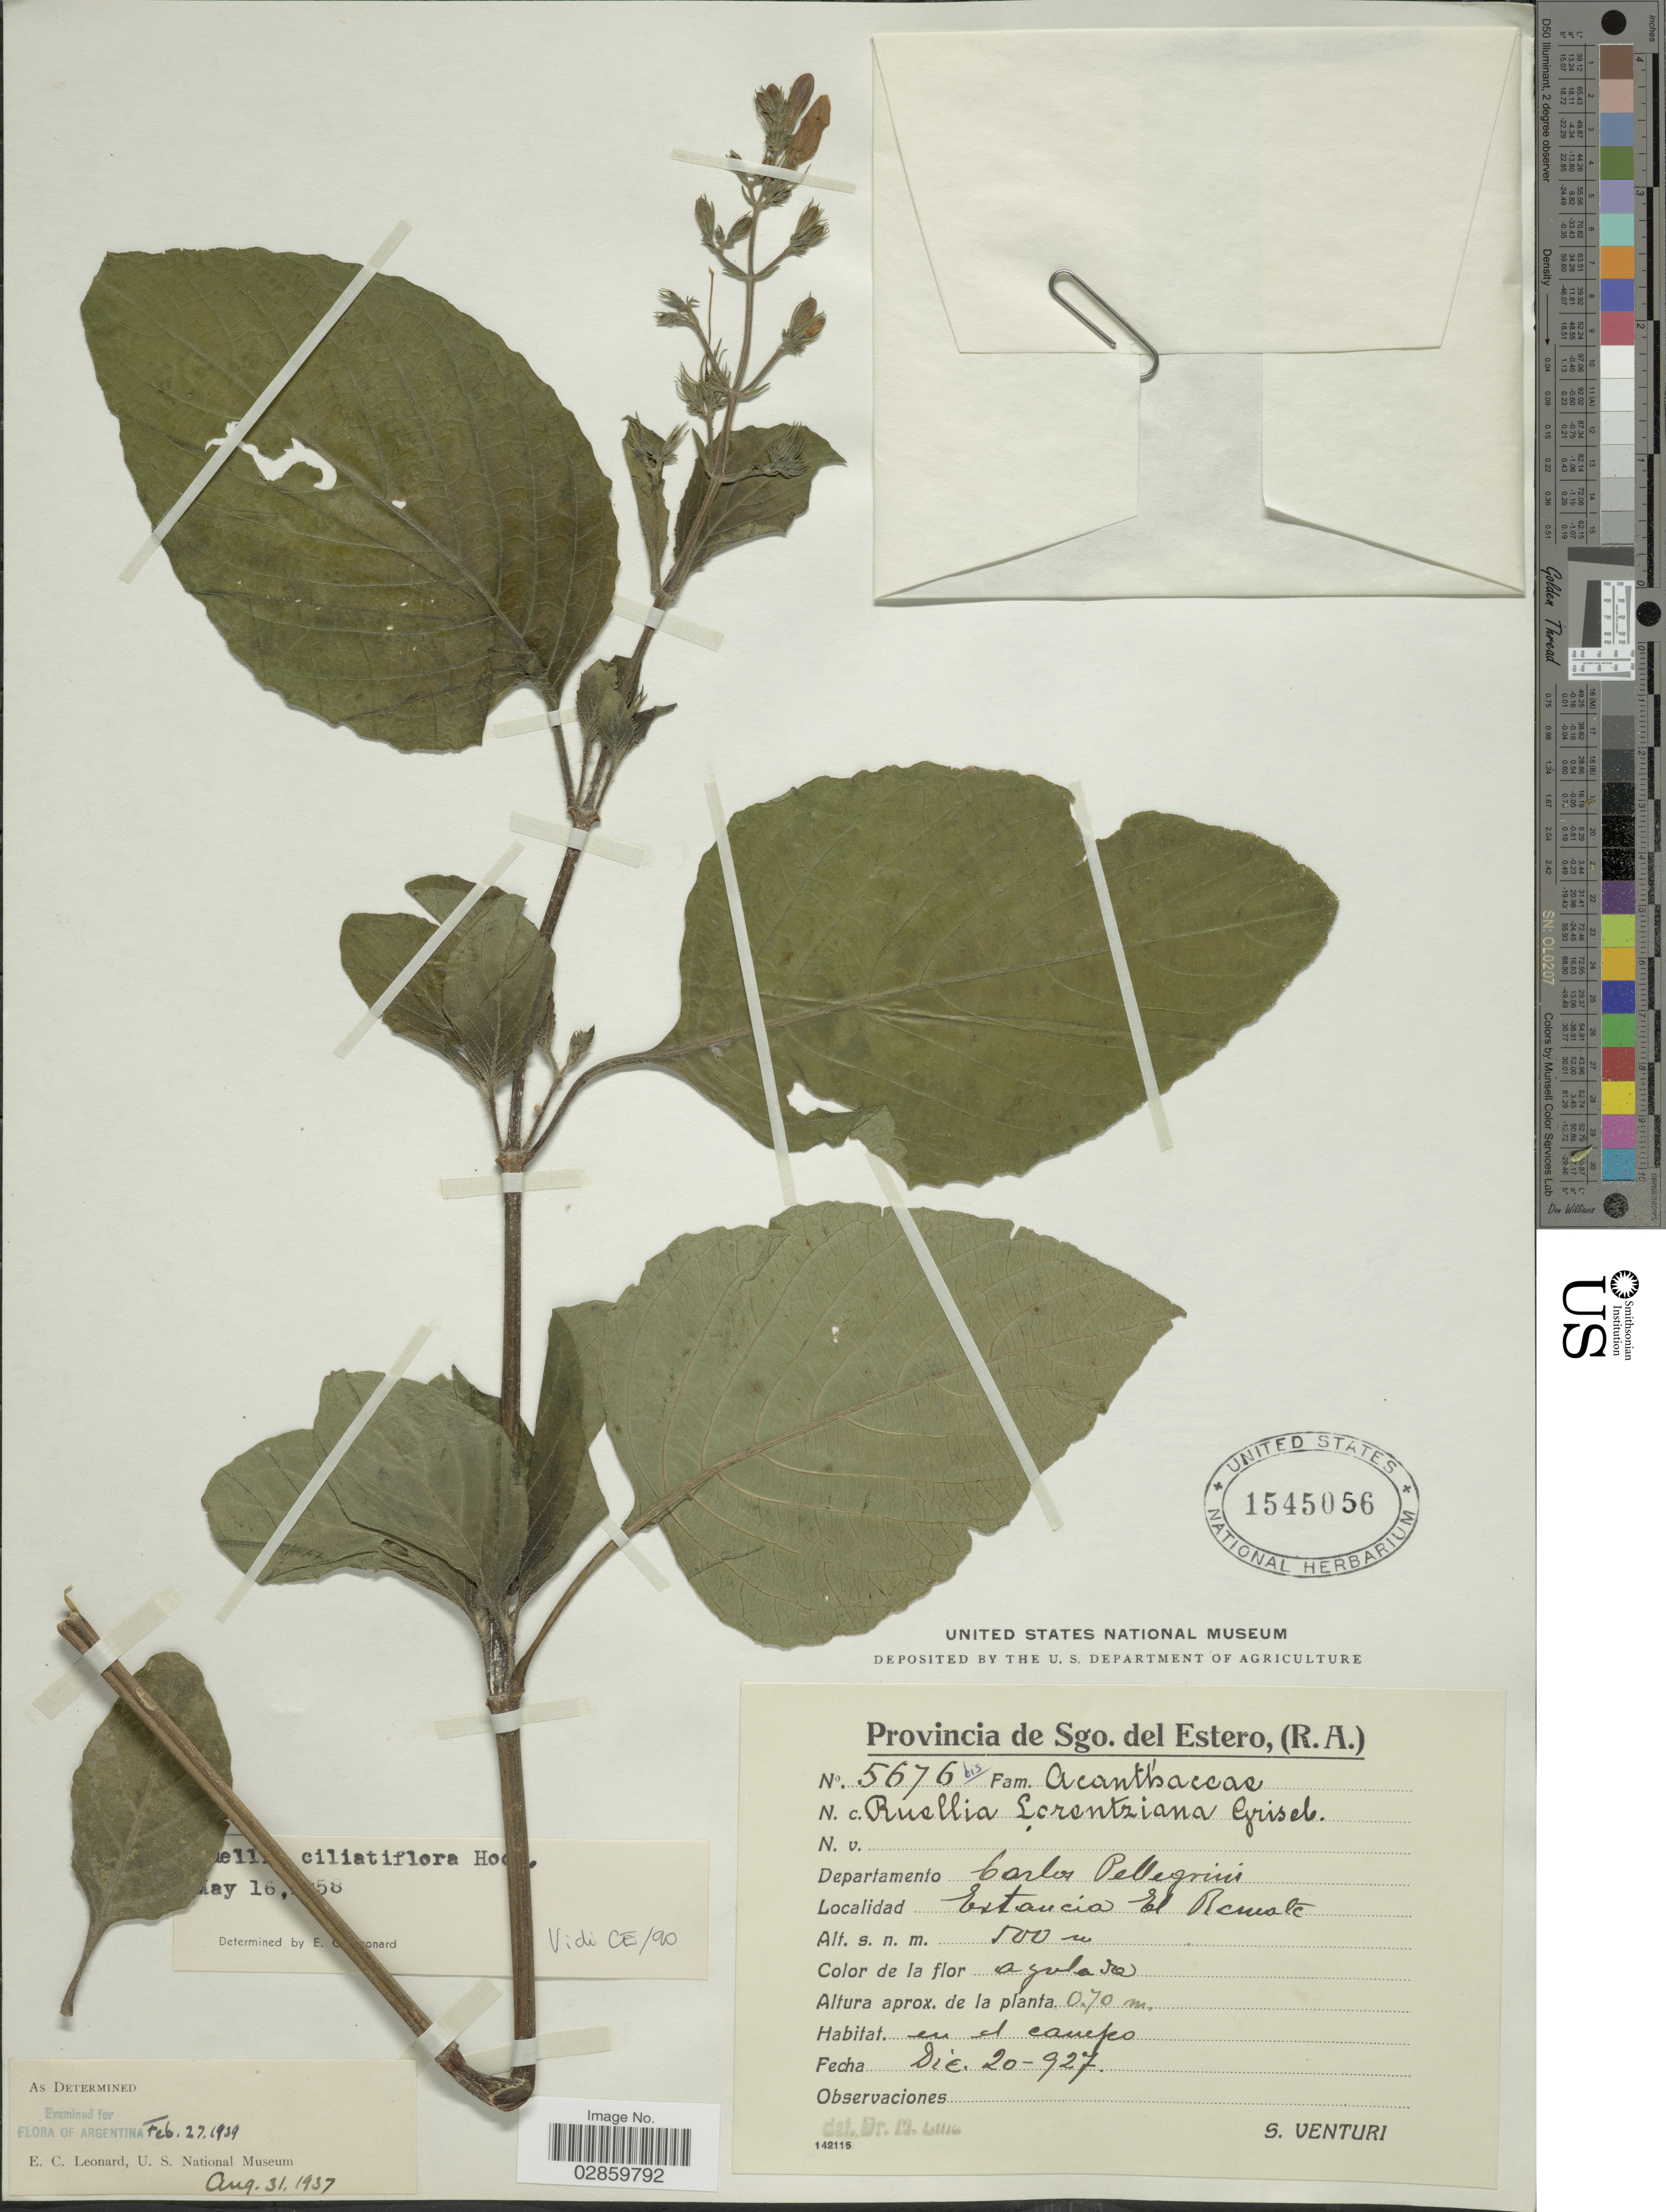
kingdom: Plantae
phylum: Tracheophyta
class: Magnoliopsida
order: Lamiales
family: Acanthaceae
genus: Ruellia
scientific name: Ruellia ciliatiflora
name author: Hook.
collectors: S. Venturi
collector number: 5676bis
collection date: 1927-12-20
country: Argentina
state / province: Santiago del Estero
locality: Departamento Carlos Pellegrini. Estancia El Remate.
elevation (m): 500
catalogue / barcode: US 1545056